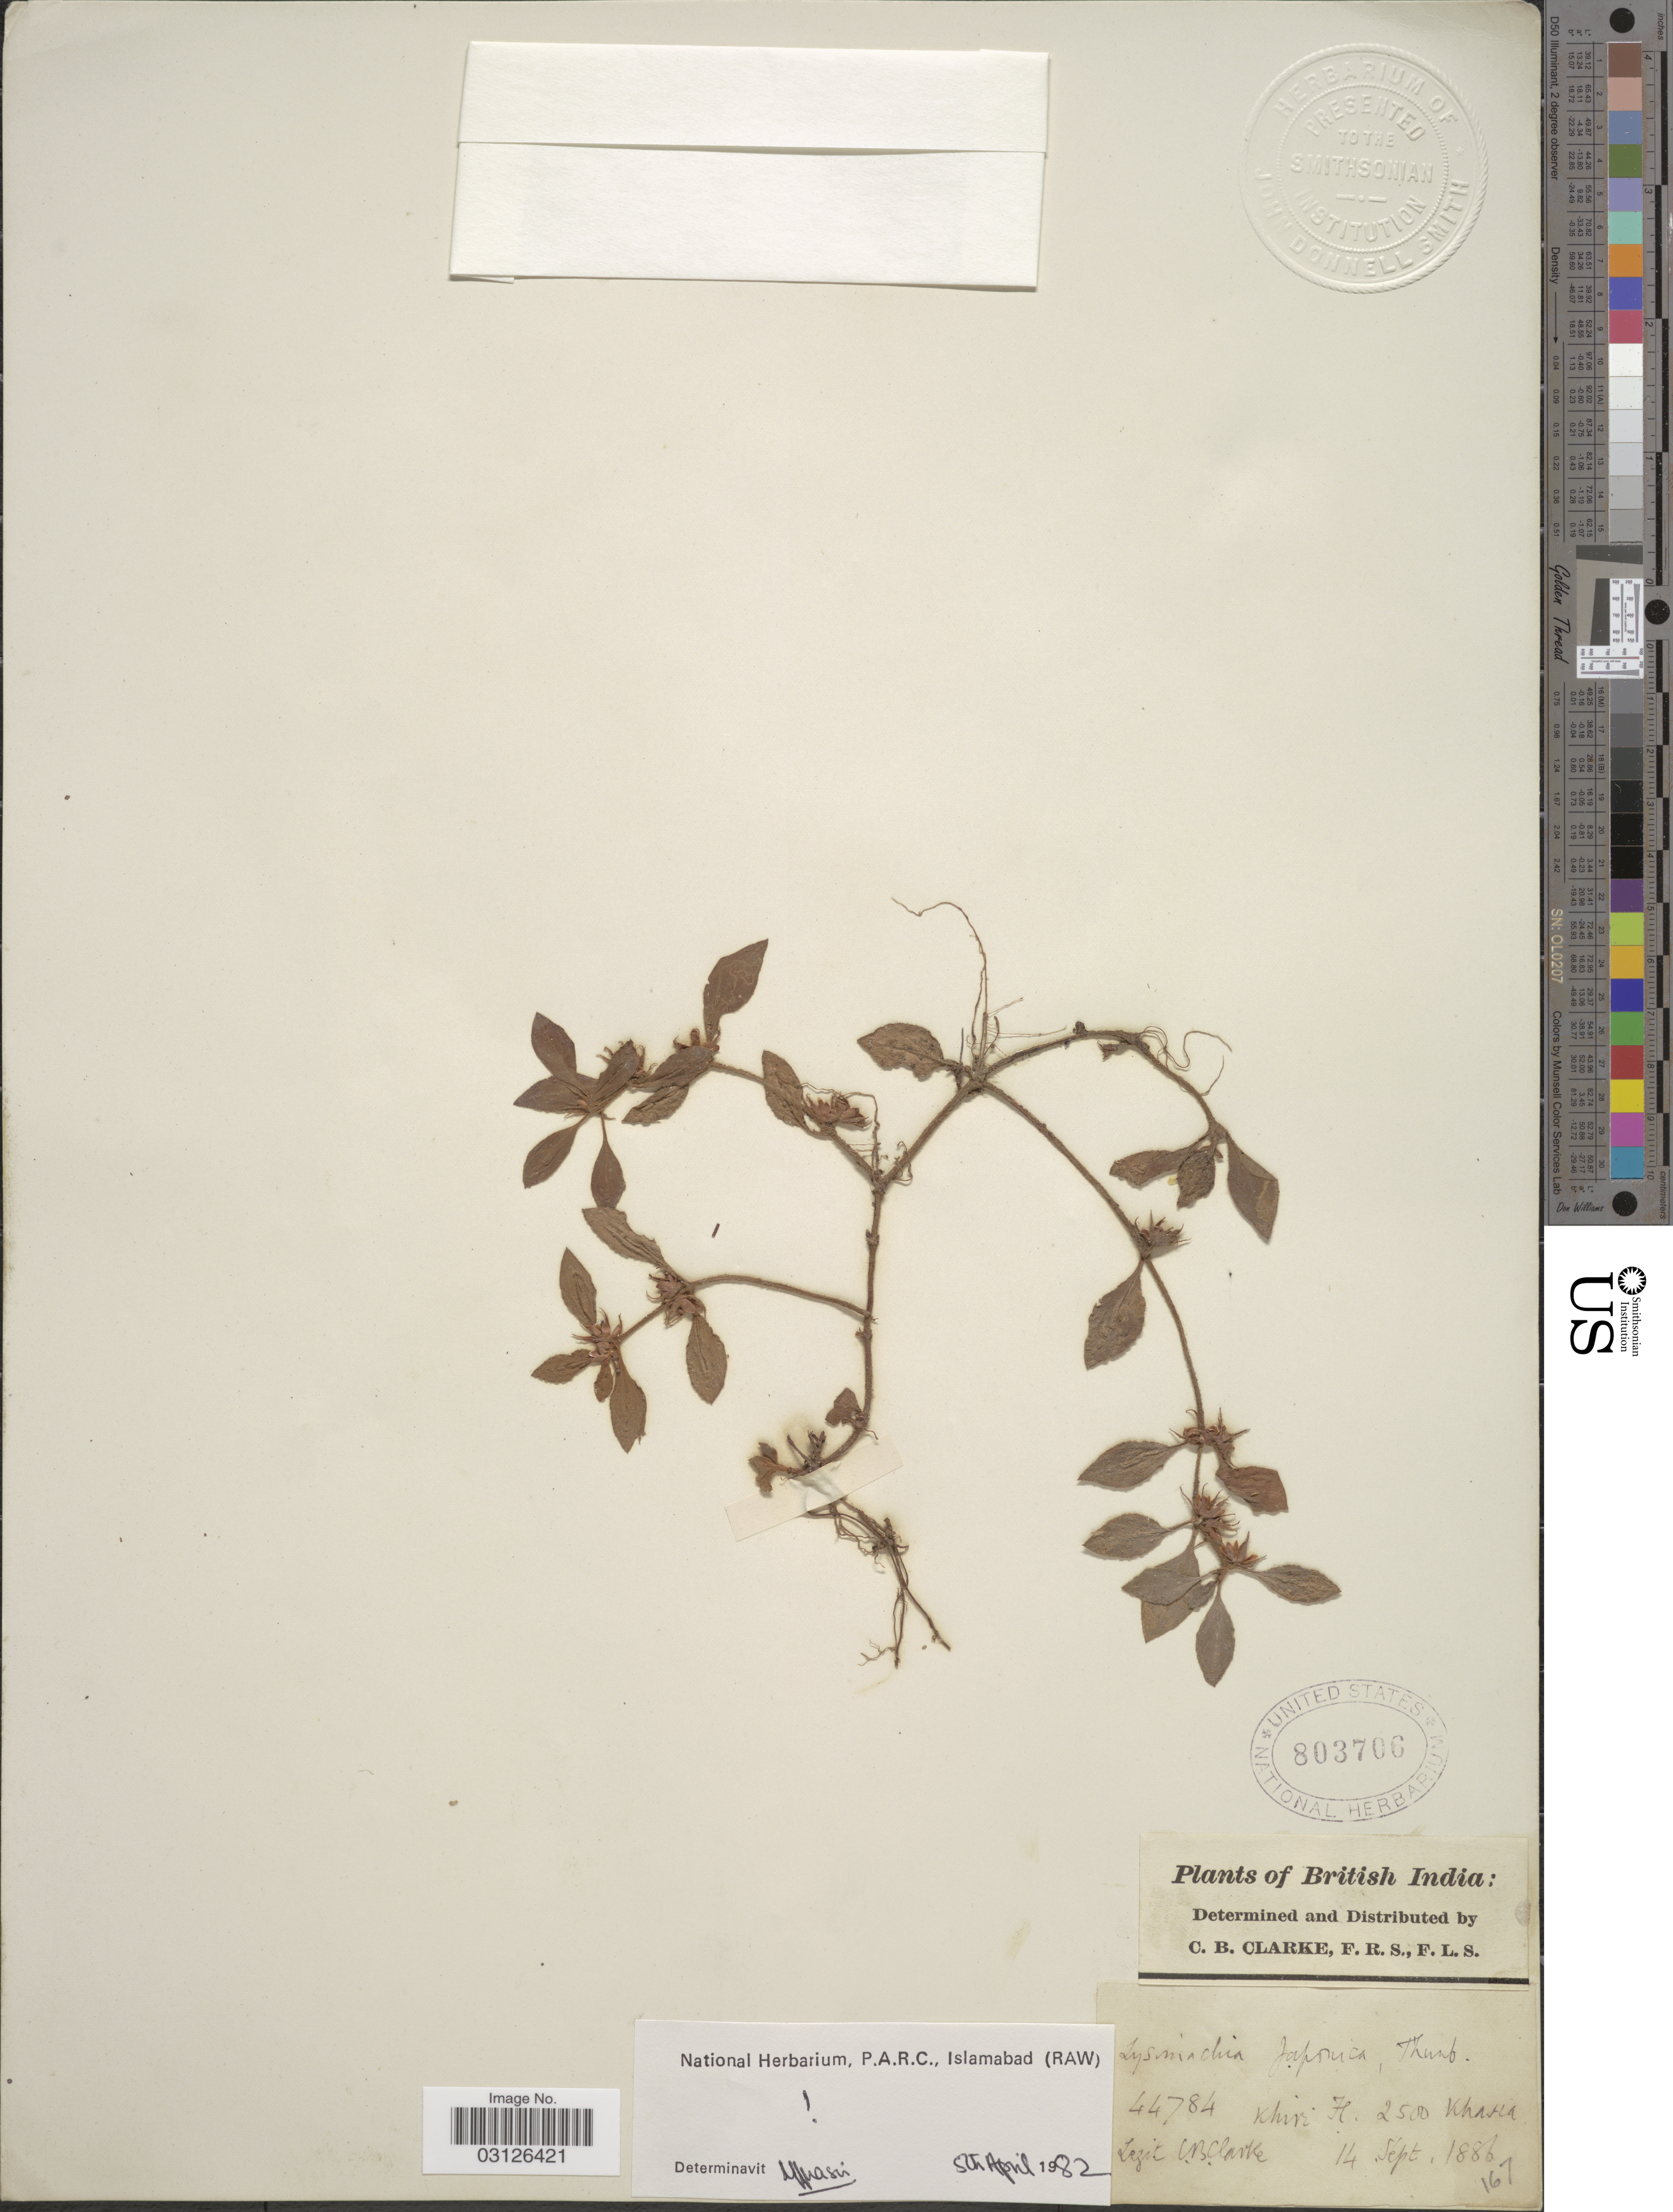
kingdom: Plantae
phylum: Tracheophyta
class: Magnoliopsida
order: Ericales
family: Primulaceae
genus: Lysimachia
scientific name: Lysimachia japonica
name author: Thunb.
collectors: C. B. Clarke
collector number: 44784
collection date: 1886-09-14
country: India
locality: British India. Khiri [interpreted] Khasia.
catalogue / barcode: US 803706